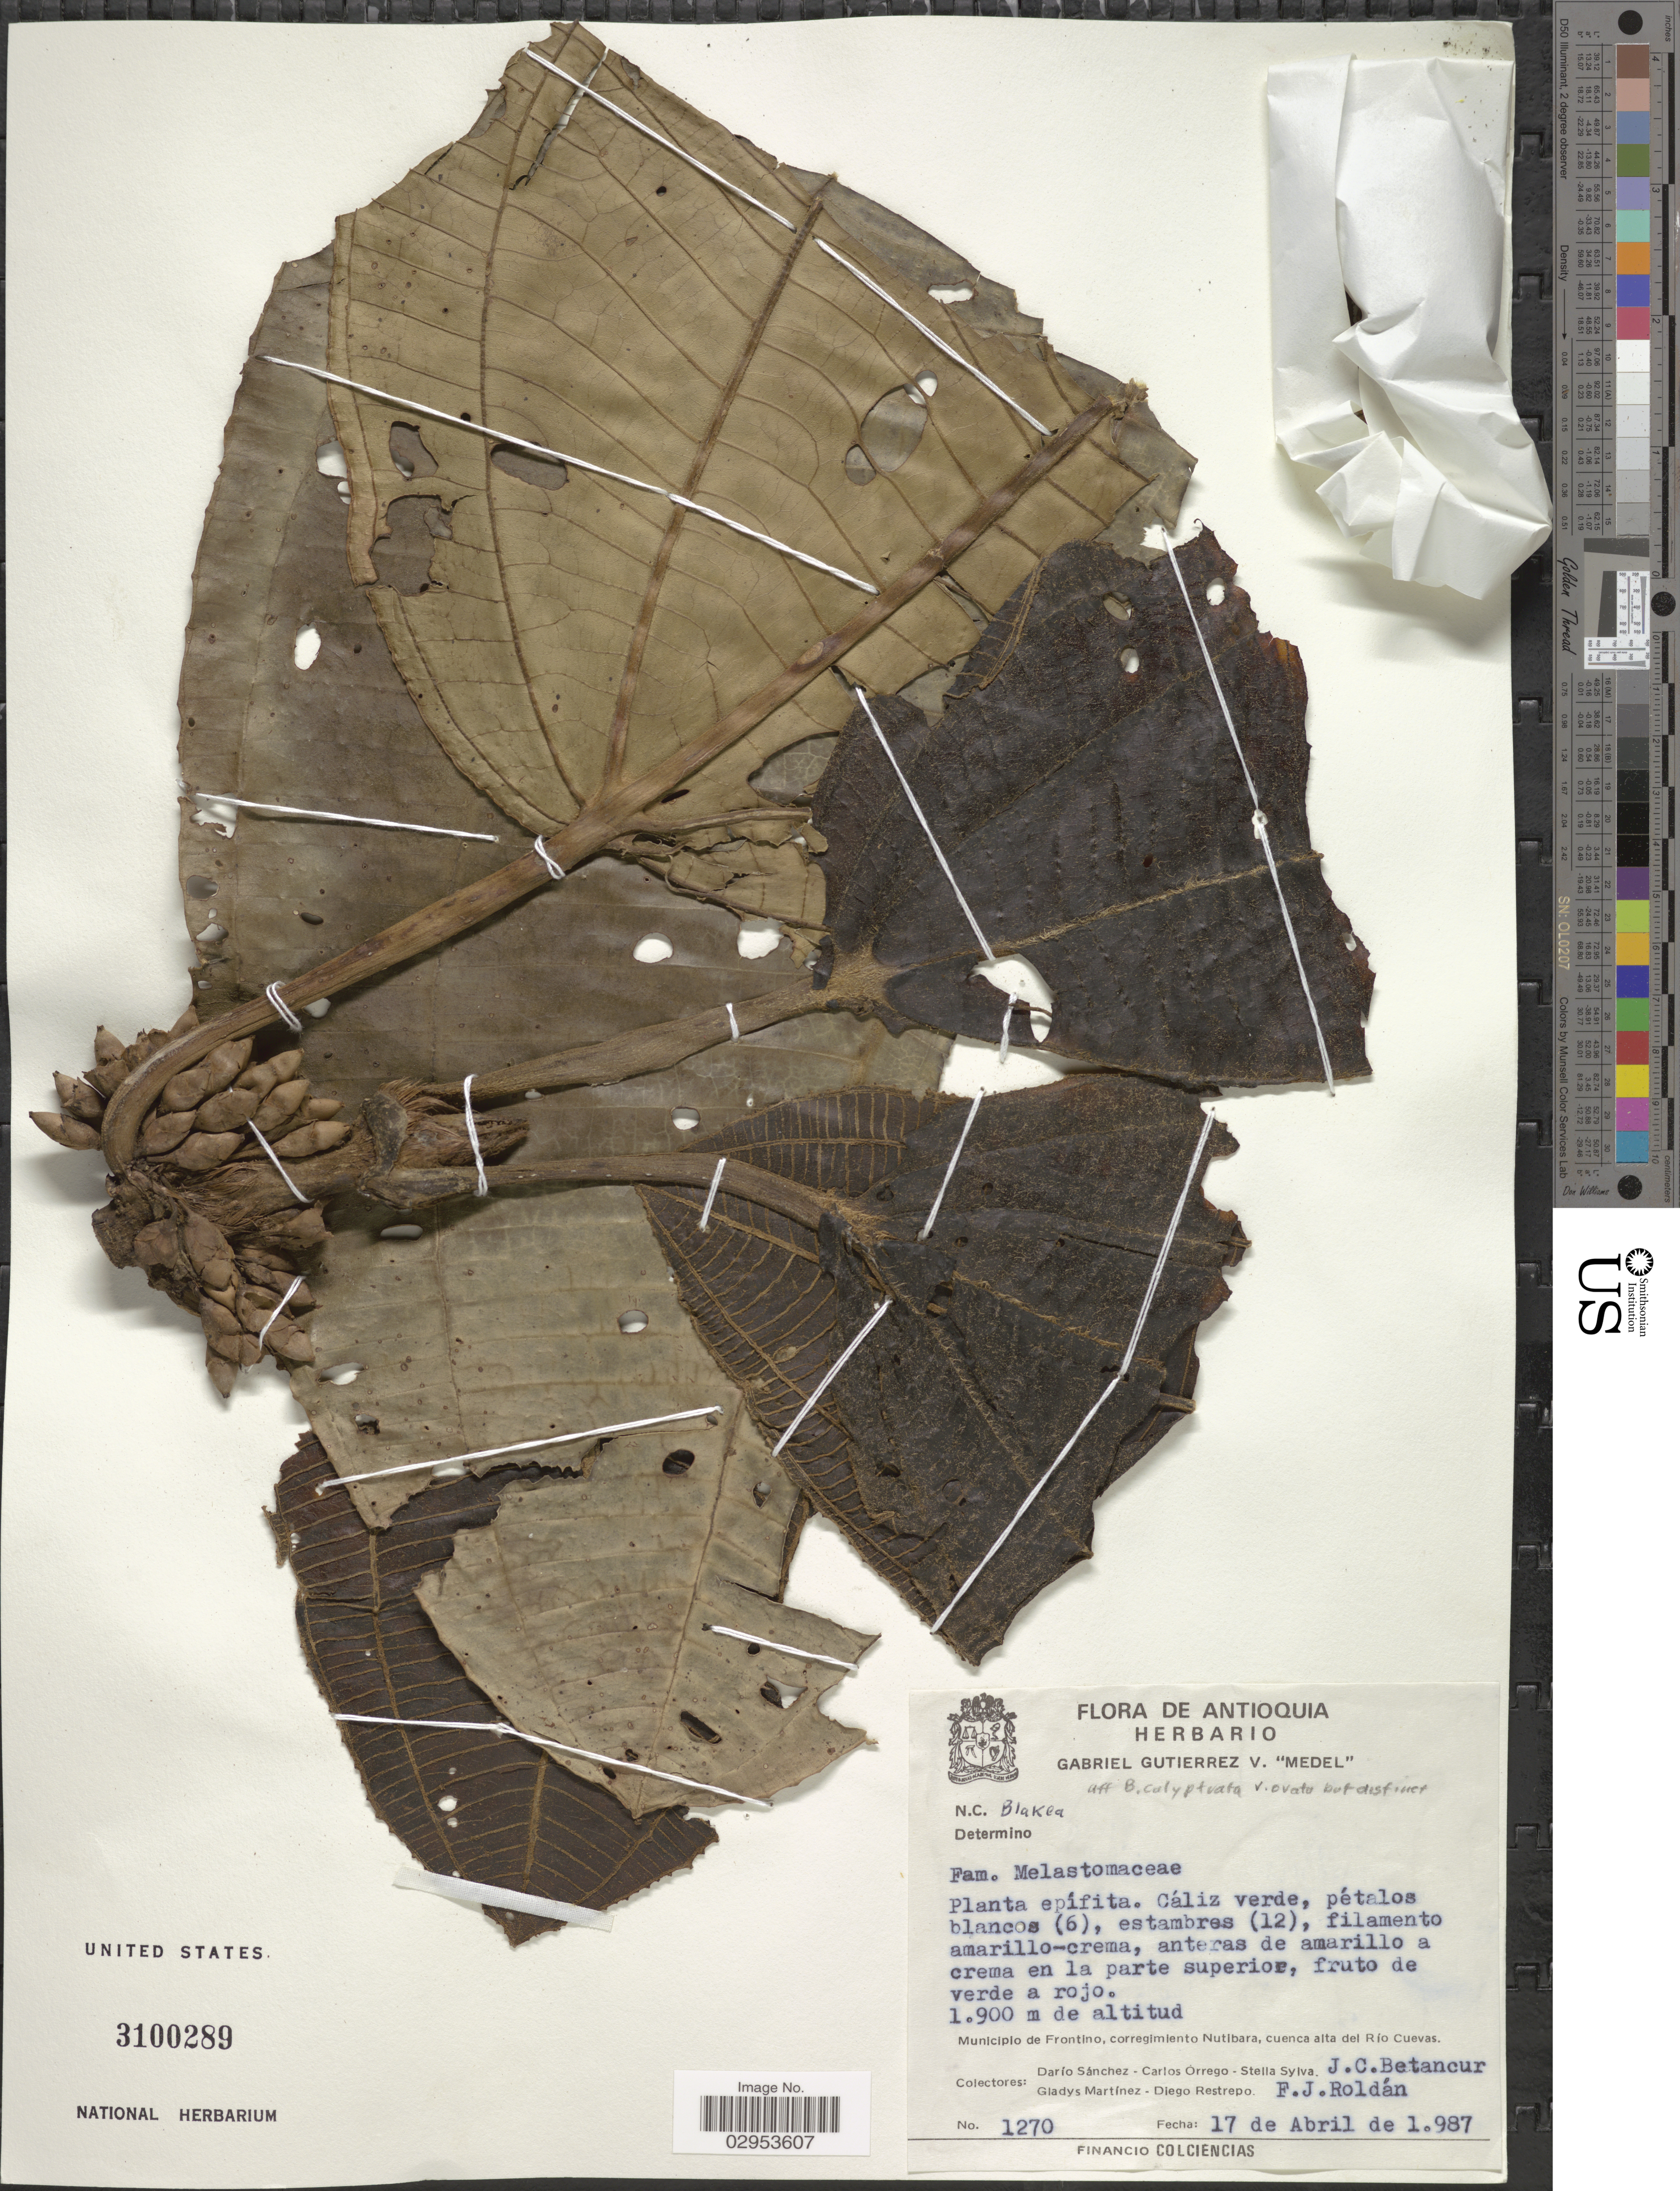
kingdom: Plantae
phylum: Tracheophyta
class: Magnoliopsida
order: Myrtales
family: Melastomataceae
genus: Blakea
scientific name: Blakea sp.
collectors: D. Sánchez, C. Orrego, S. Sylva, J. C. Betancur & et al.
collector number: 1270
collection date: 1987-04-17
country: Colombia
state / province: Antioquia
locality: Municipio de Frontino, corregimiento Nutibara, cuenca alta del Río Cuevas.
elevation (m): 1900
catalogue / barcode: US 3100289